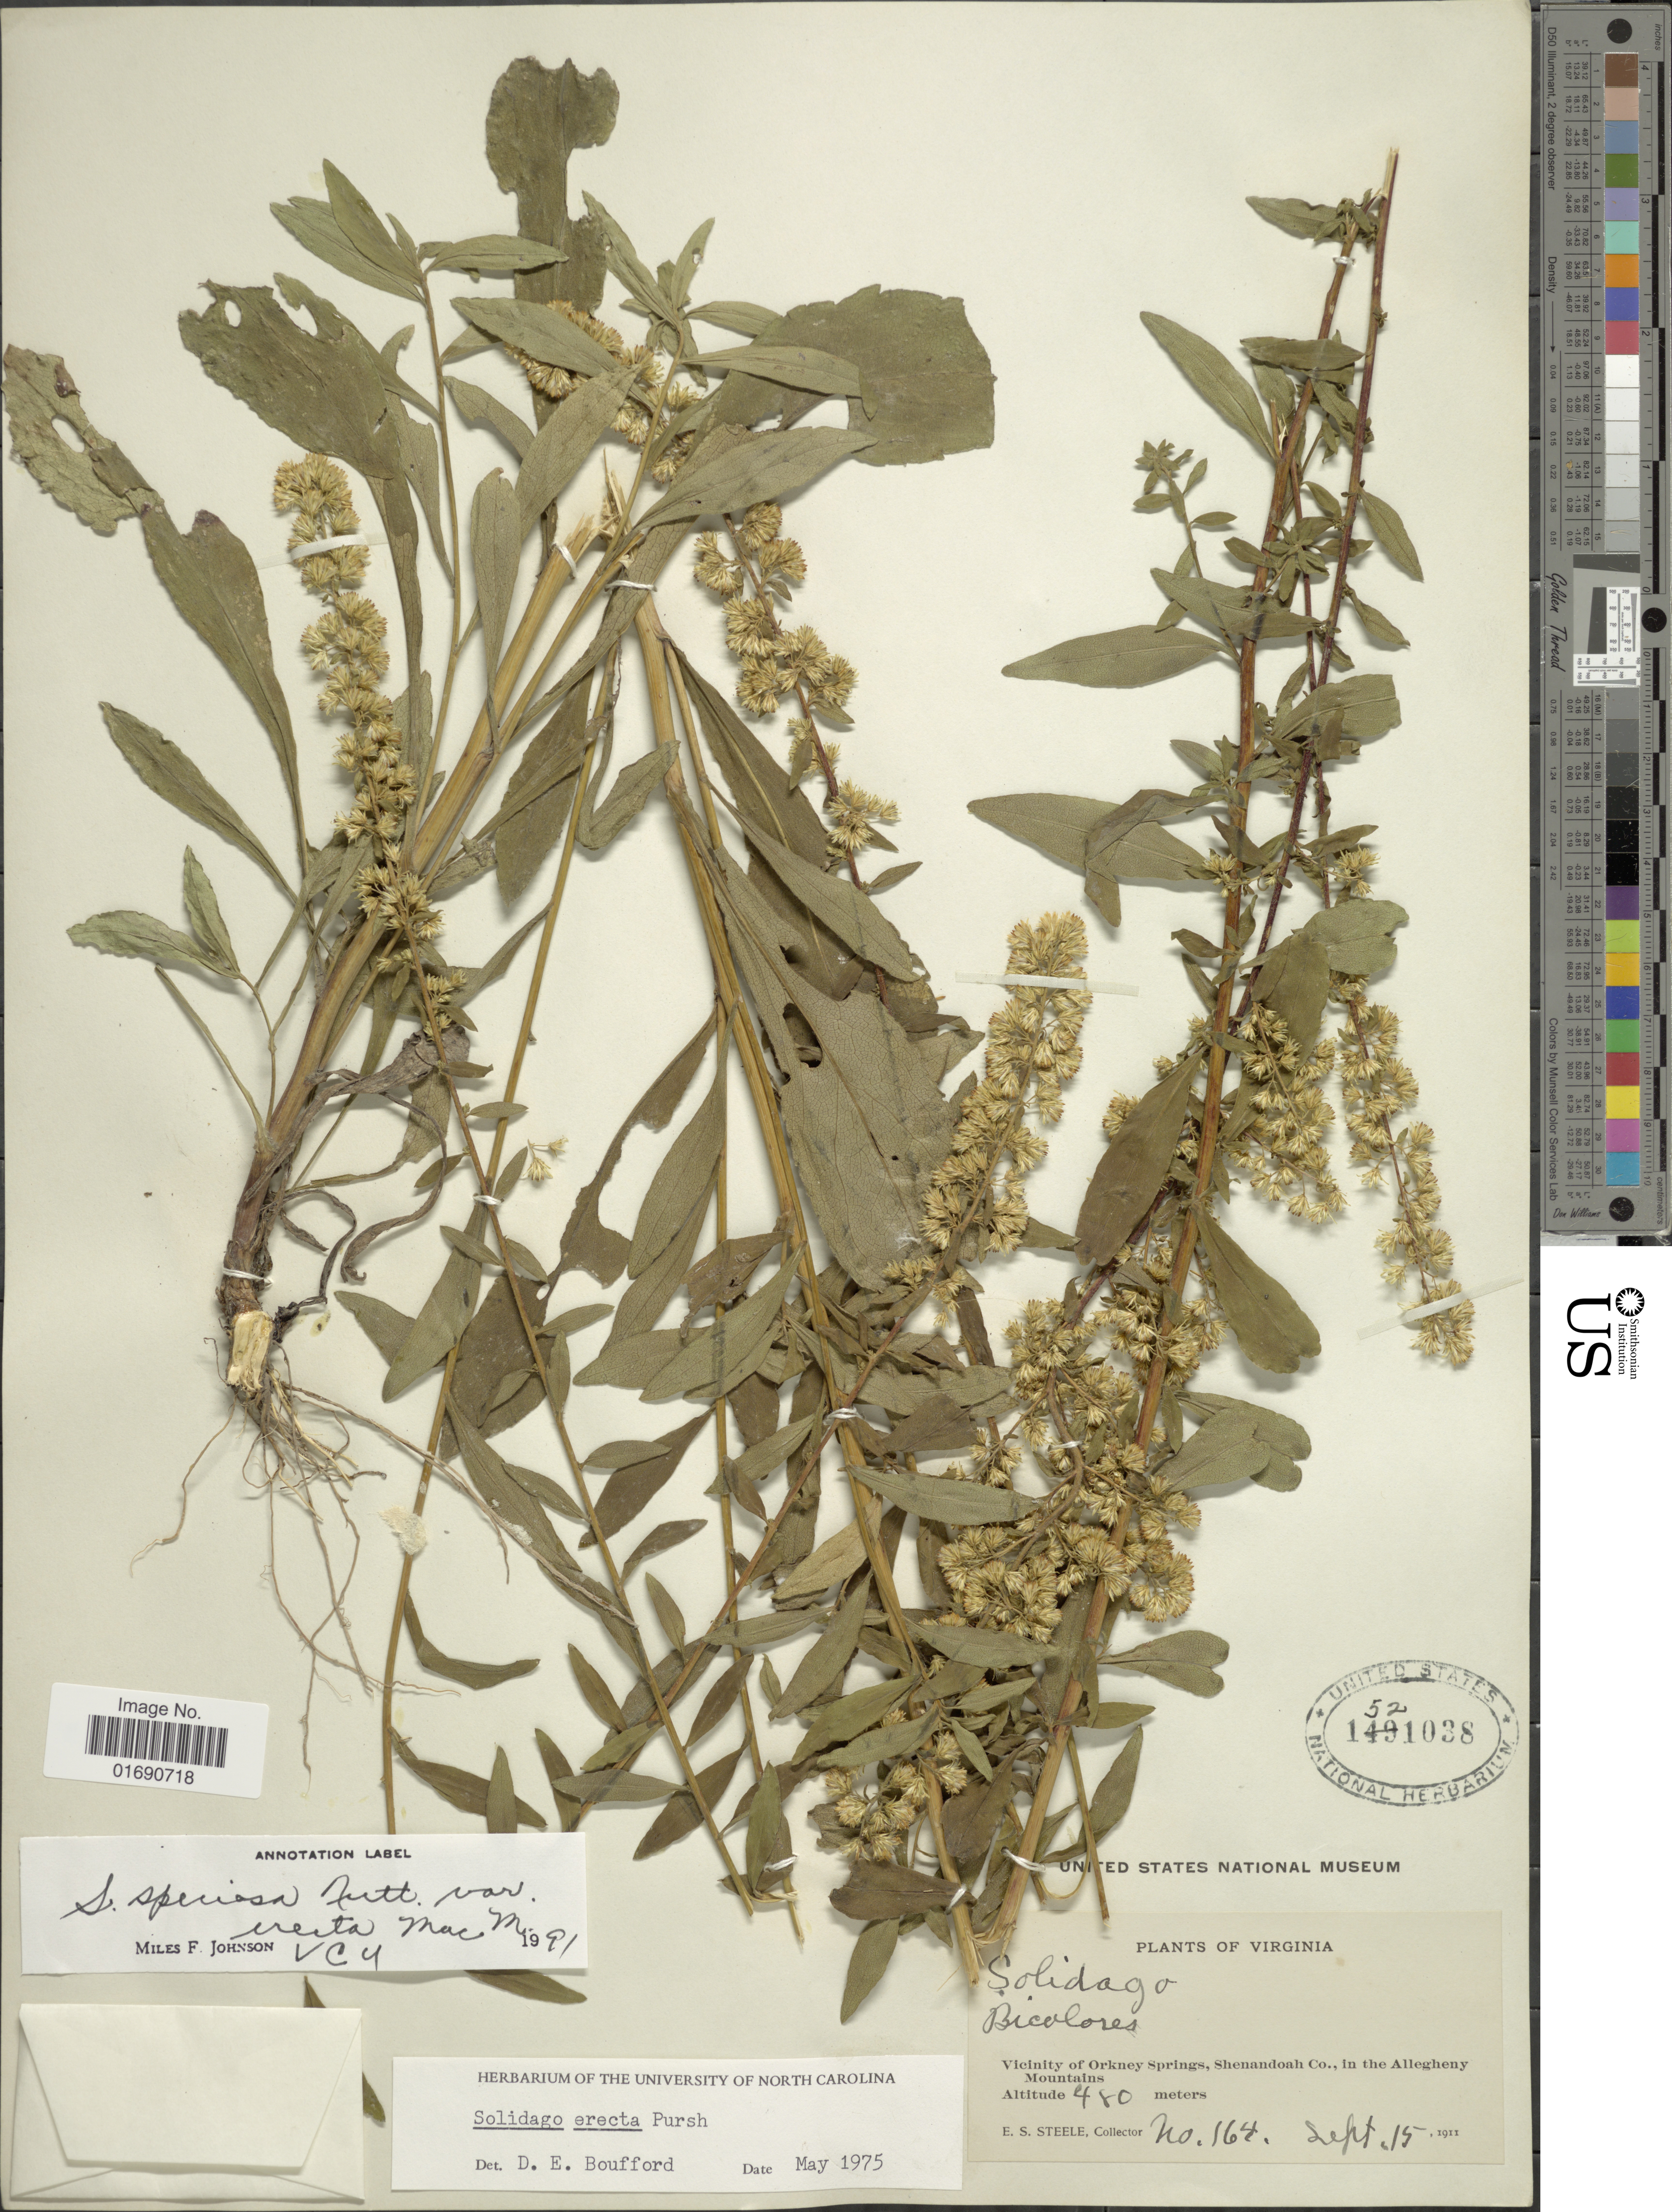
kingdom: Plantae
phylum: Tracheophyta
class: Magnoliopsida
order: Asterales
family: Asteraceae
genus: Solidago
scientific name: Solidago speciosa var. erecta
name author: (Pursh) MacMill.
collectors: E. Steele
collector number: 164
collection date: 1911-09-15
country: United States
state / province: Virginia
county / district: Shenandoah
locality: Vicinity of Orkney Springs, Shenandoah Co., in the Allegheny Mountains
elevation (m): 480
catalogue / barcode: US 1521038